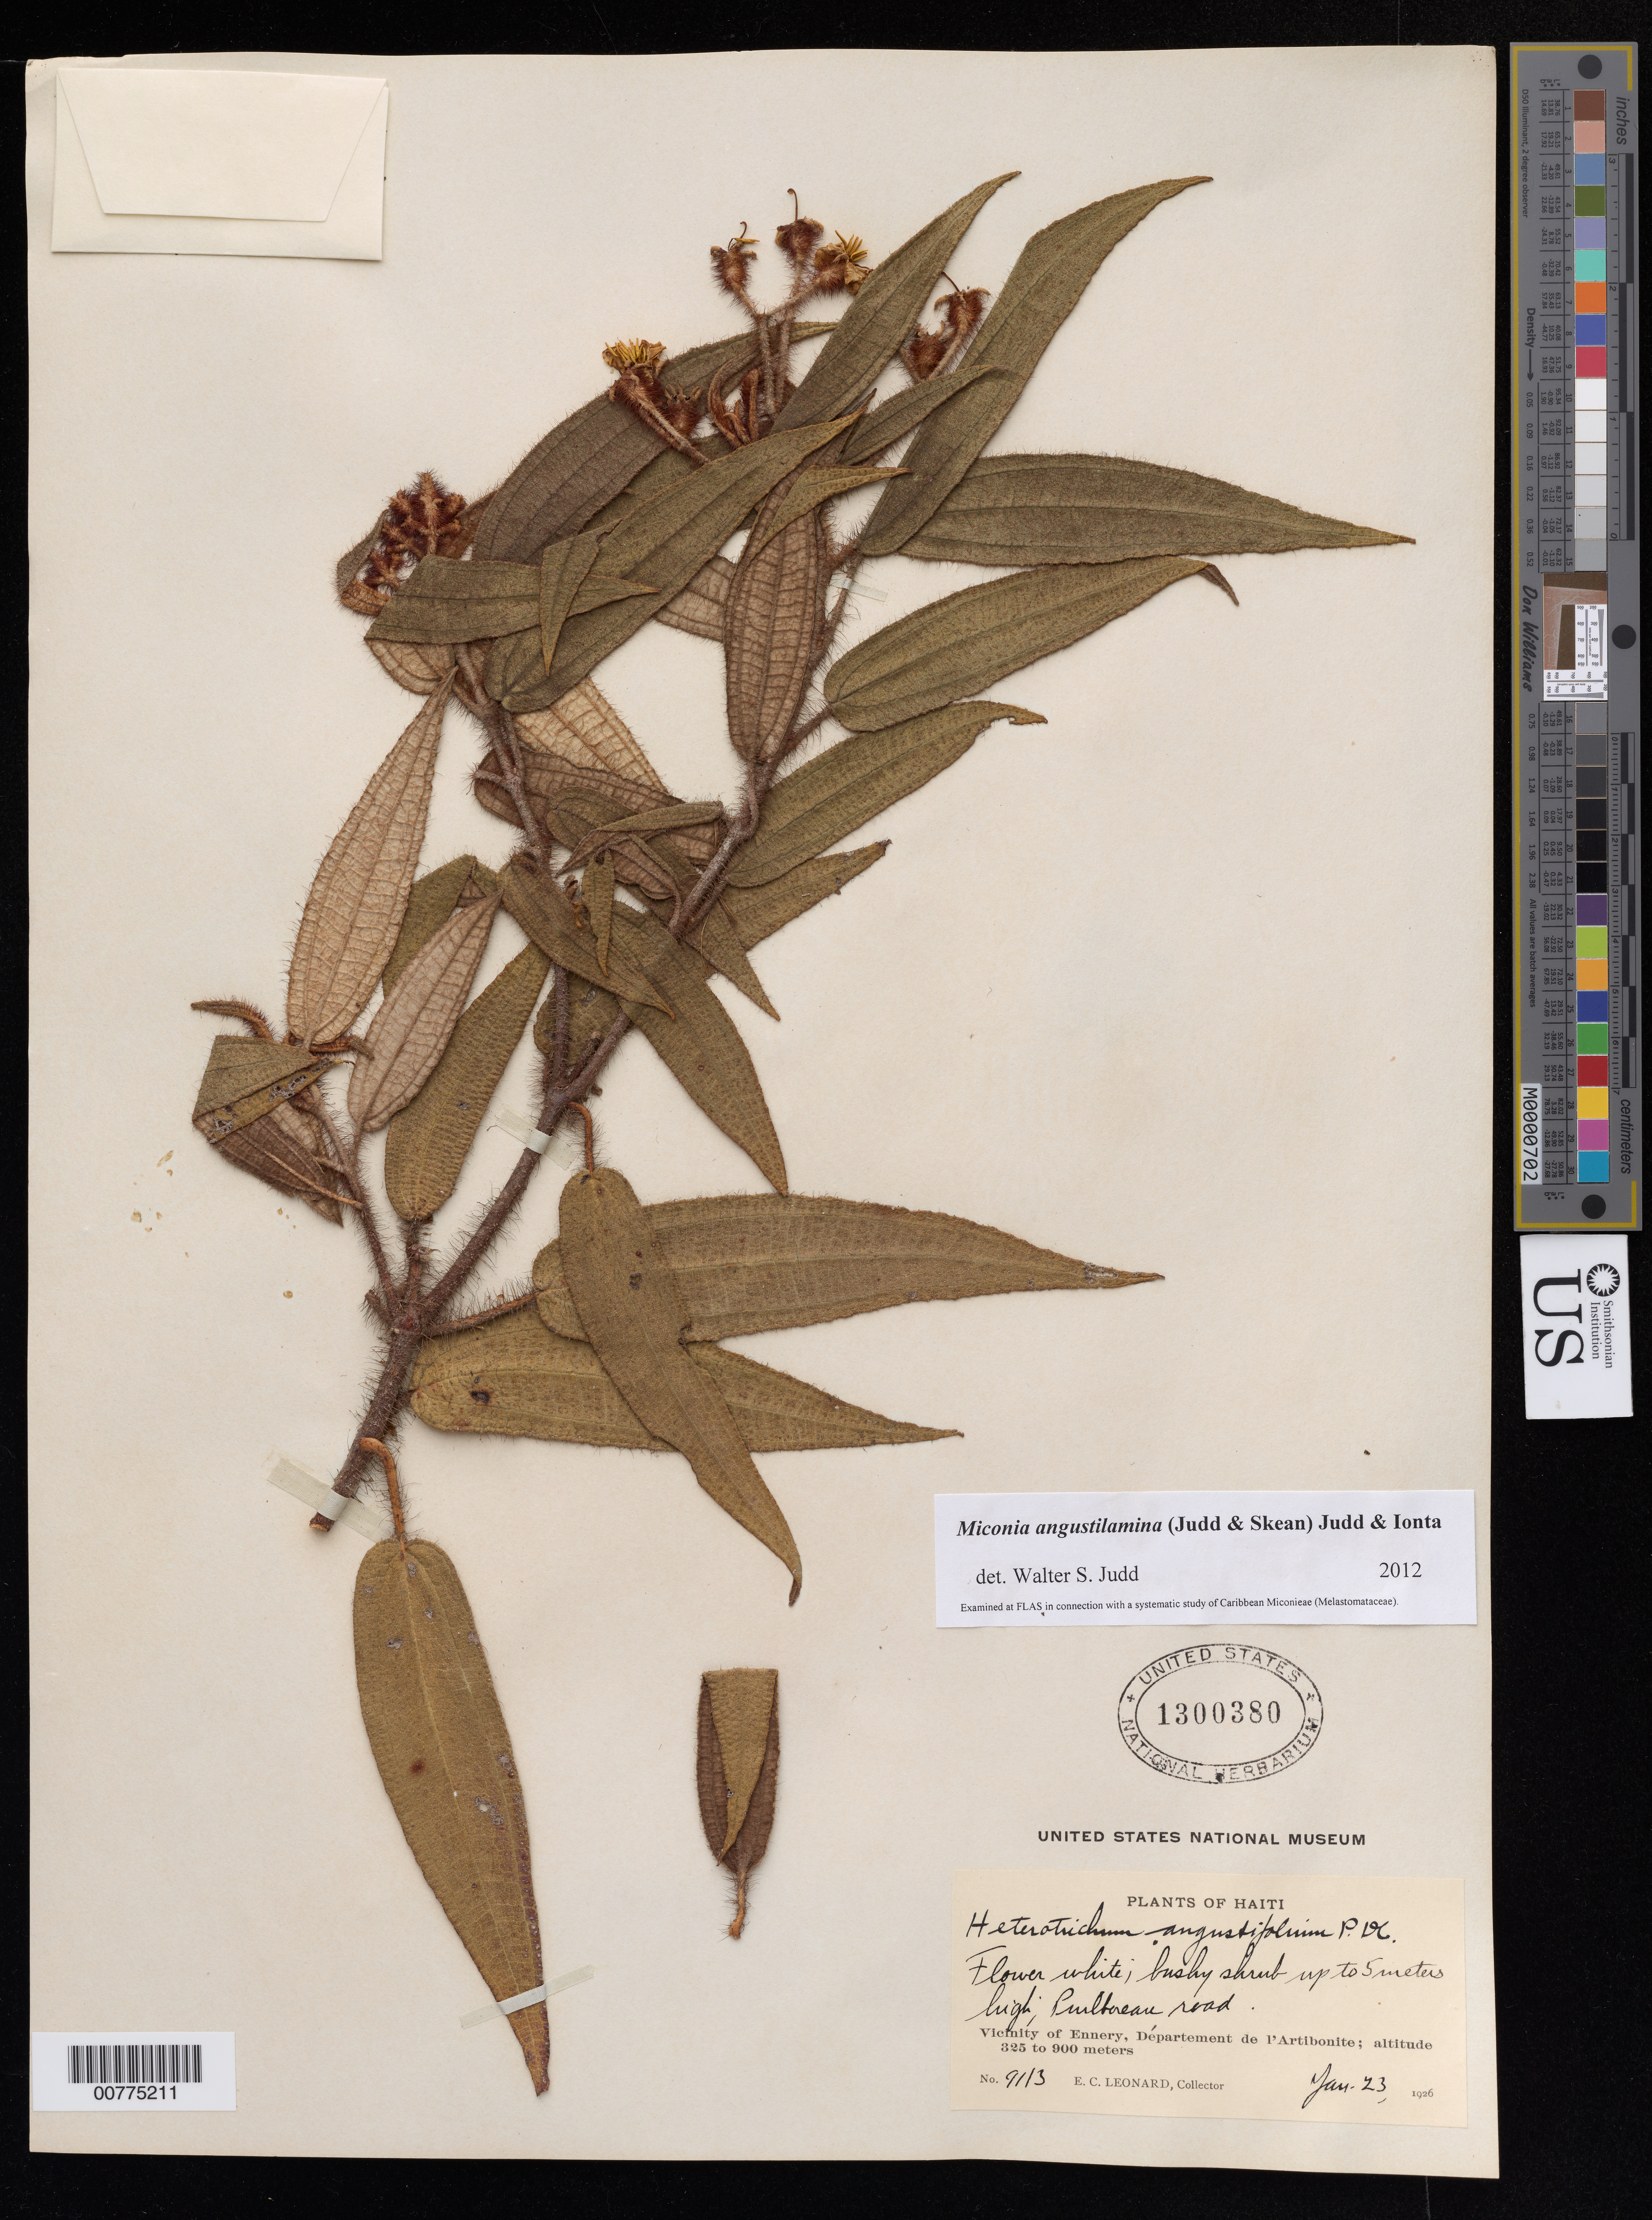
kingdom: Plantae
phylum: Tracheophyta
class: Magnoliopsida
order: Myrtales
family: Melastomataceae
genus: Miconia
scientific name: Miconia angustilamina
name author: (Judd & Skean) Judd & Ionta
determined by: Judd, Walter S.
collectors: E. C. Leonard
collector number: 9113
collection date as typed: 23 Jan 1926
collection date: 1926-01-23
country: Haiti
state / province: Artibonite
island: Hispaniola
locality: Vicinity of Ennery, Prulboreau road.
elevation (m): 325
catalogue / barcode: US 1300380